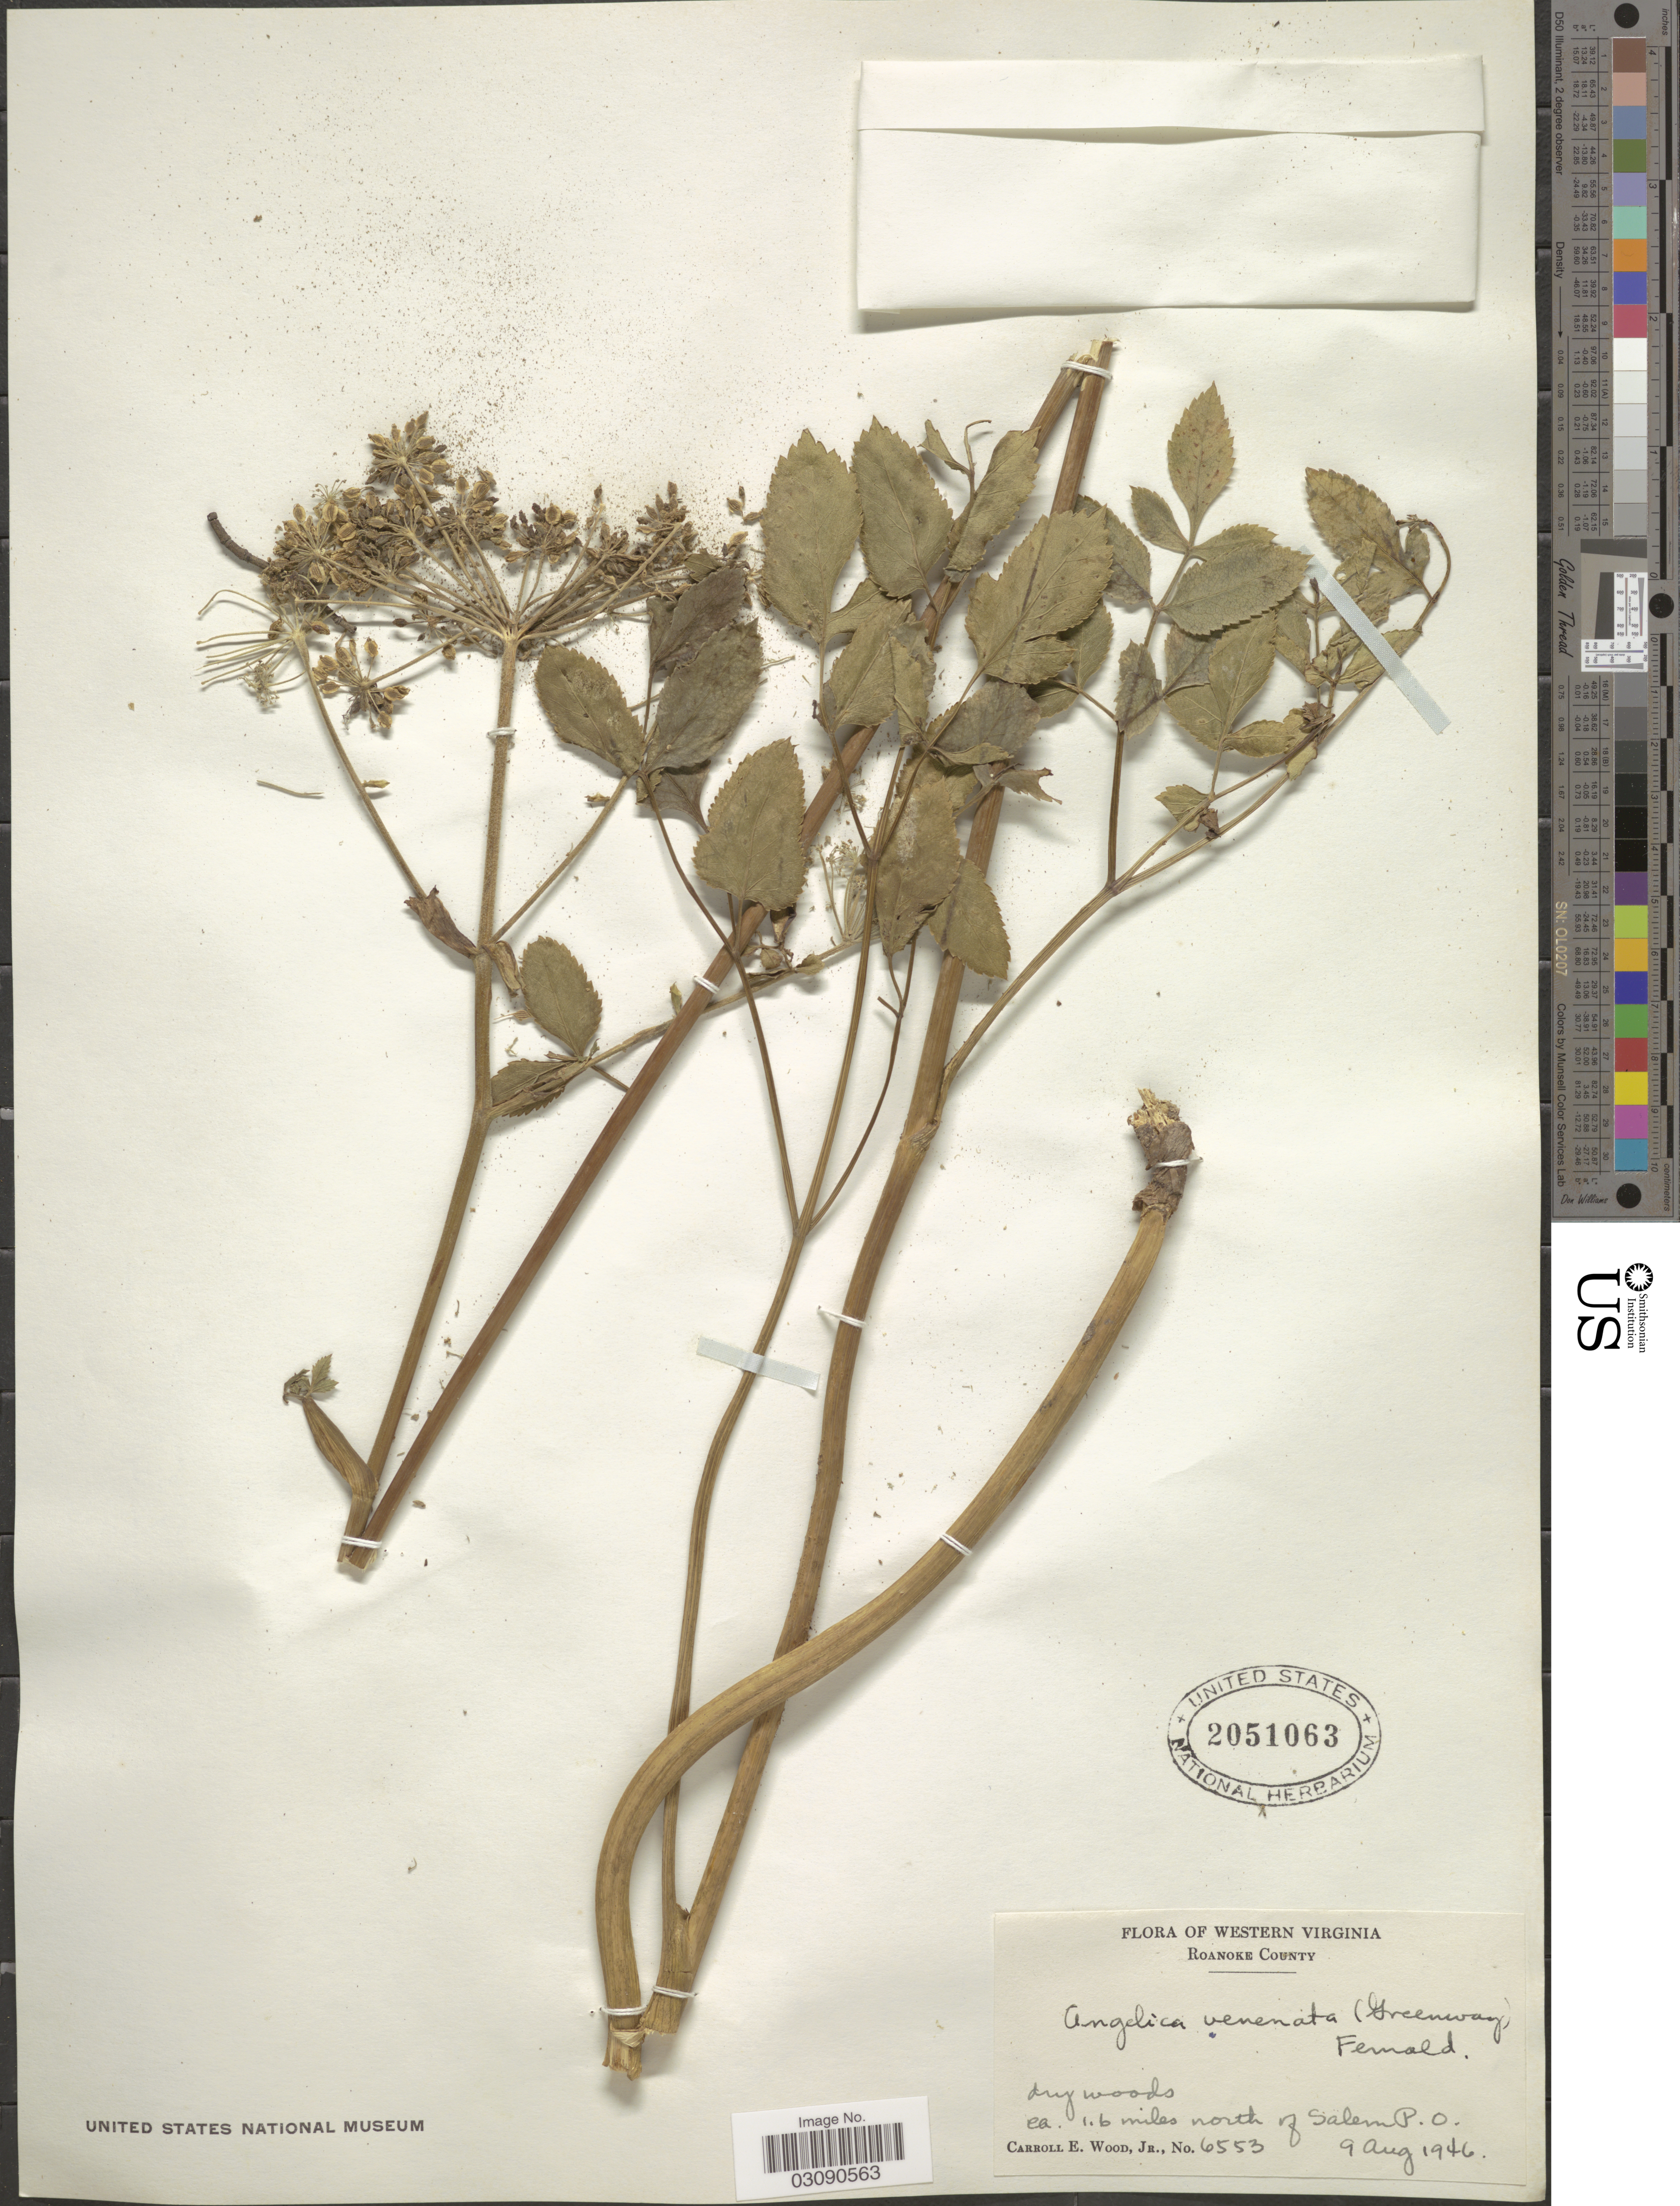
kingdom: Plantae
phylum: Tracheophyta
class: Magnoliopsida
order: Apiales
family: Apiaceae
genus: Angelica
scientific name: Angelica venenosa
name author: (Greenway) Fernald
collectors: C. Wood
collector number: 6553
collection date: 1946-08-09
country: United States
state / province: Virginia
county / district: Randolph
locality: Roanoke County. Ca. 1.6 miles north of Salem P.O.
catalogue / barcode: US 2051063